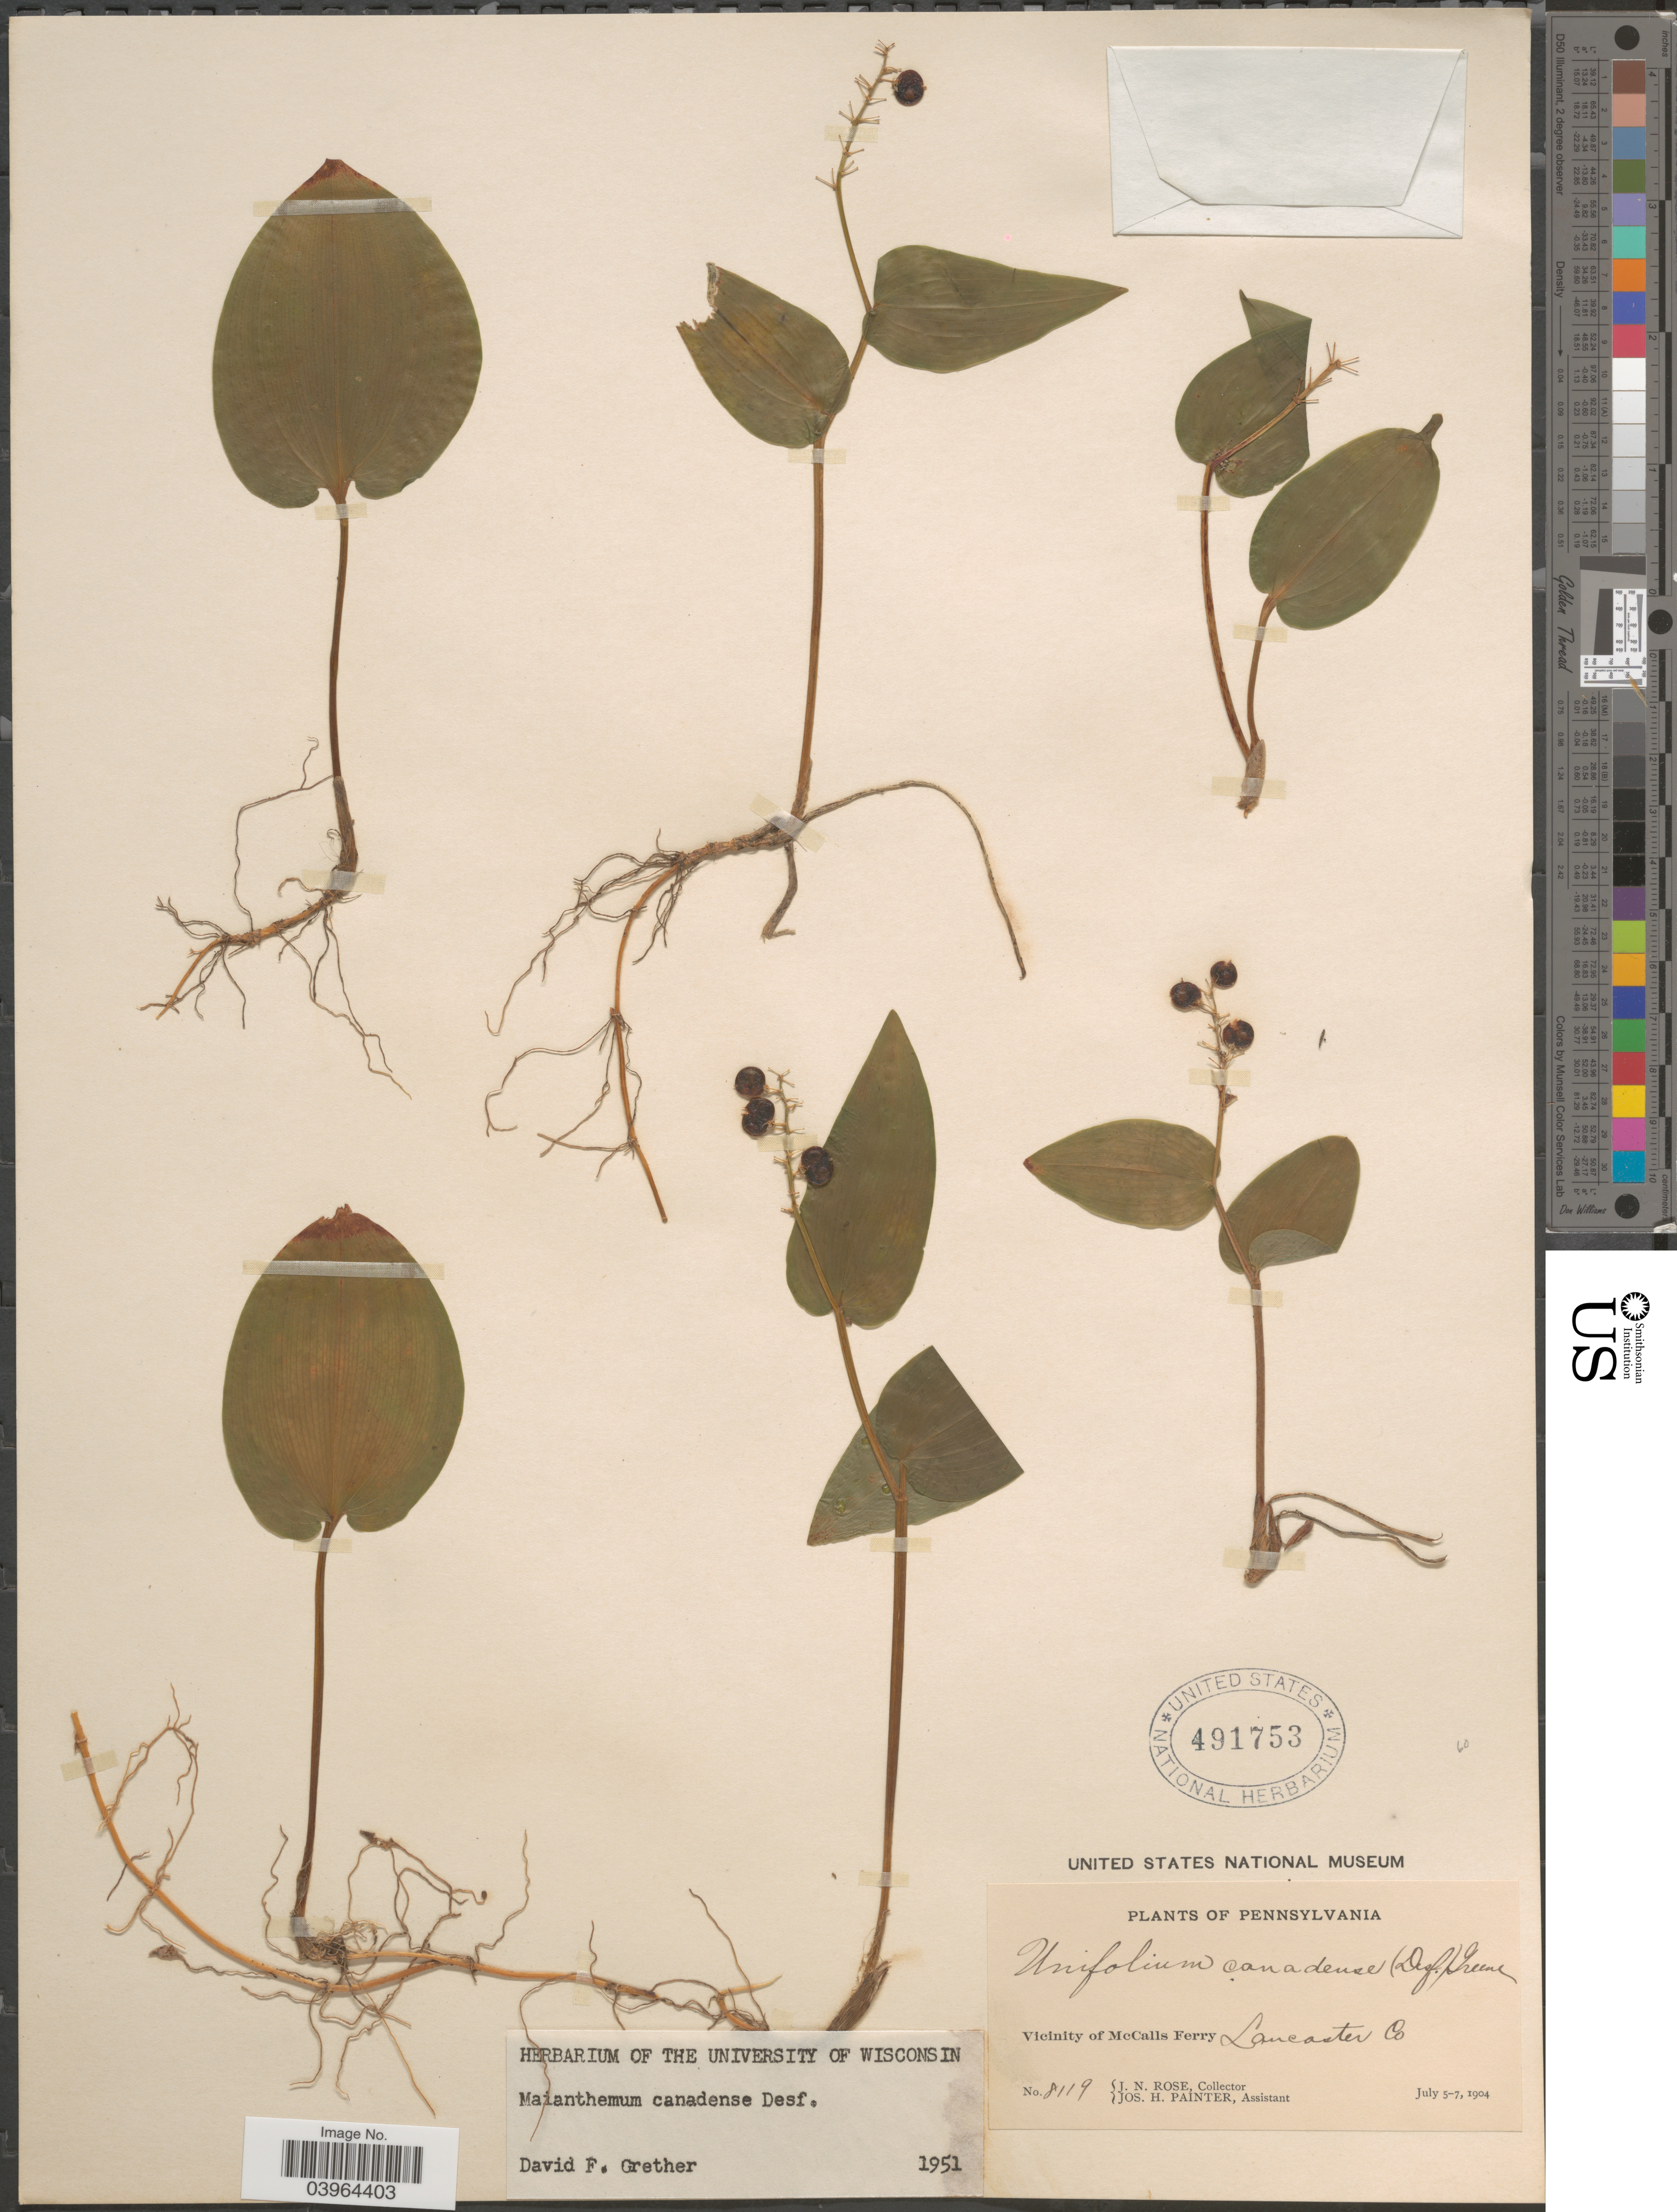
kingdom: Plantae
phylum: Tracheophyta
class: Liliopsida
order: Asparagales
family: Asparagaceae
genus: Maianthemum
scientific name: Maianthemum canadense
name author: Desf.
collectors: J. N. Rose & J. H. Painter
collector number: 8119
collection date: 1904-07-05/1904-07-07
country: United States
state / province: Pennsylvania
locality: Vicinity of McCalls Ferry. Lancaster Co.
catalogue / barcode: US 491753